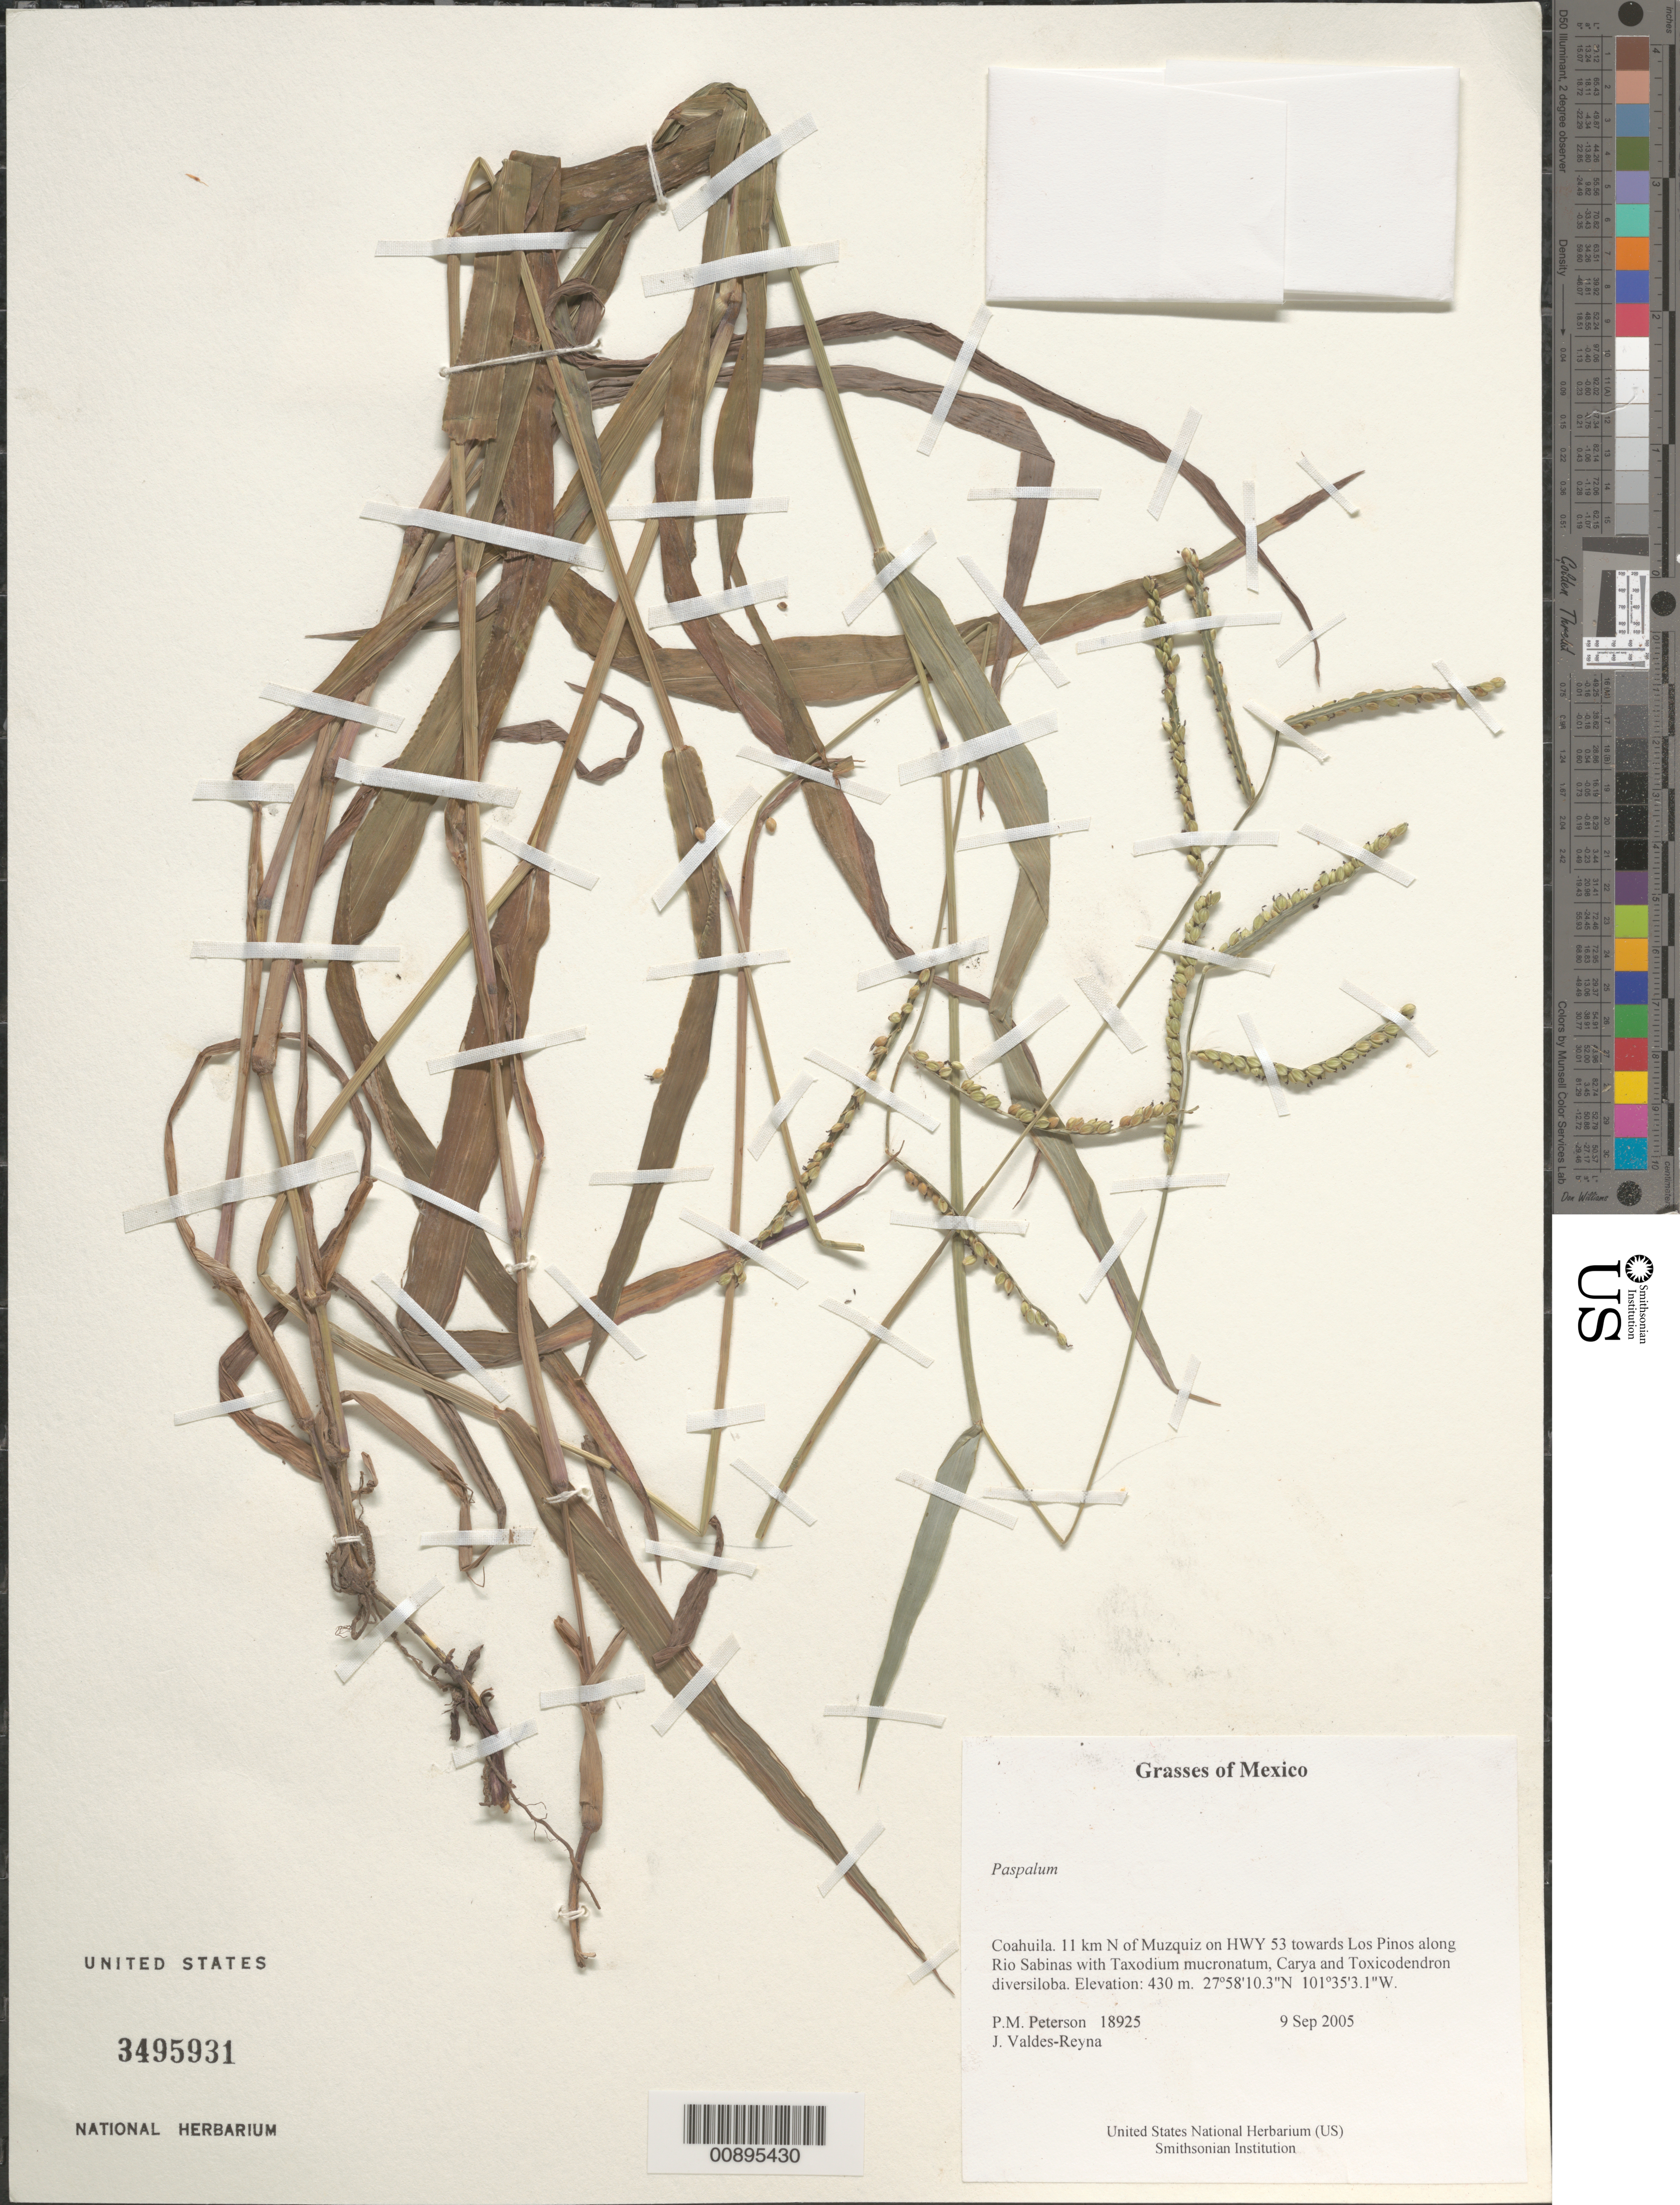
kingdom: Plantae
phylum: Tracheophyta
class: Liliopsida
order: Poales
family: Poaceae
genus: Paspalum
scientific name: Paspalum sp.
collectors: P. M. Peterson & J. Valdés-Reyna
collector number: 18925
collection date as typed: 09 Sep 2005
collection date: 2005-09-09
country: Mexico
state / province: Coahuila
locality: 11 km N of Muzquiz on HWY 53 towards Los Pinos along Rio Sabinas with Taxodium mucronatum, Carya and Toxicodendron diversiloba.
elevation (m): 430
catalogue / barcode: US 3495931